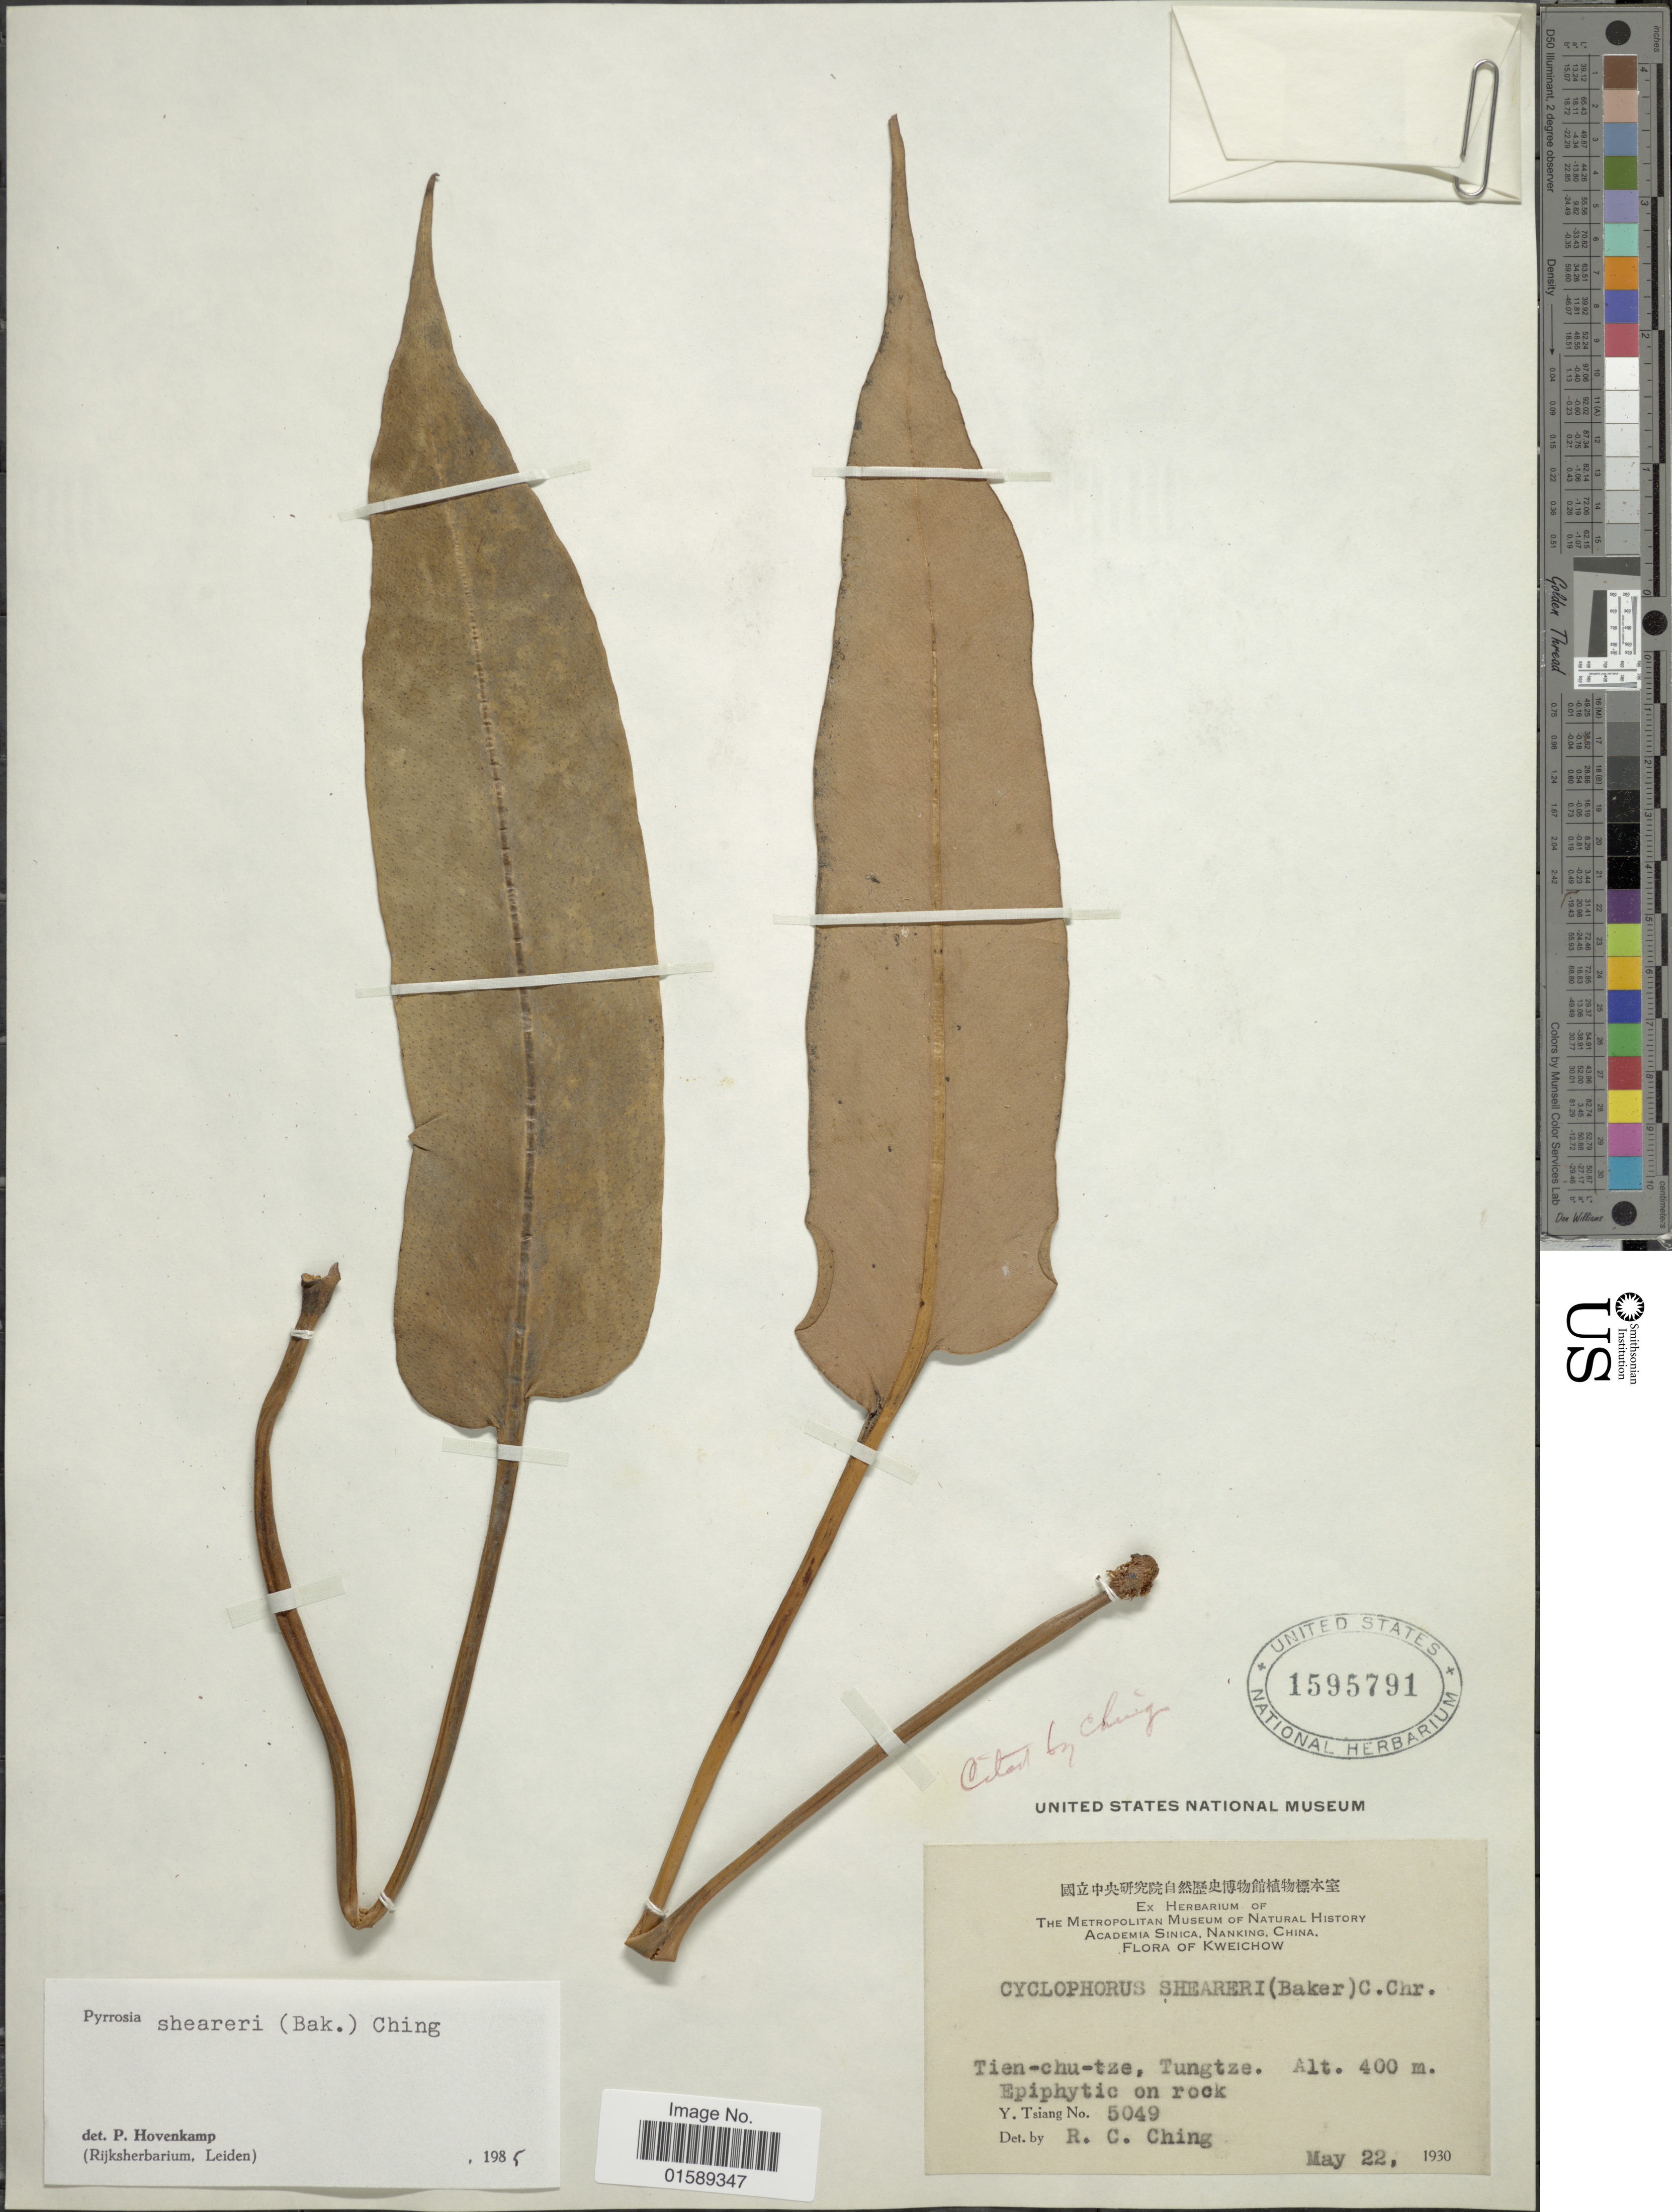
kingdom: Plantae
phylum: Tracheophyta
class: Polypodiopsida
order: Polypodiales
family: Polypodiaceae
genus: Pyrrosia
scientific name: Pyrrosia sheareri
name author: (Baker) Ching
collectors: Y. Tsiang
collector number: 5049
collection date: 1930-05-22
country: China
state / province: Guizhou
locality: Kweichow, Tien-Chu-tze, Tungtze.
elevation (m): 400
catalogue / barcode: US 1595791